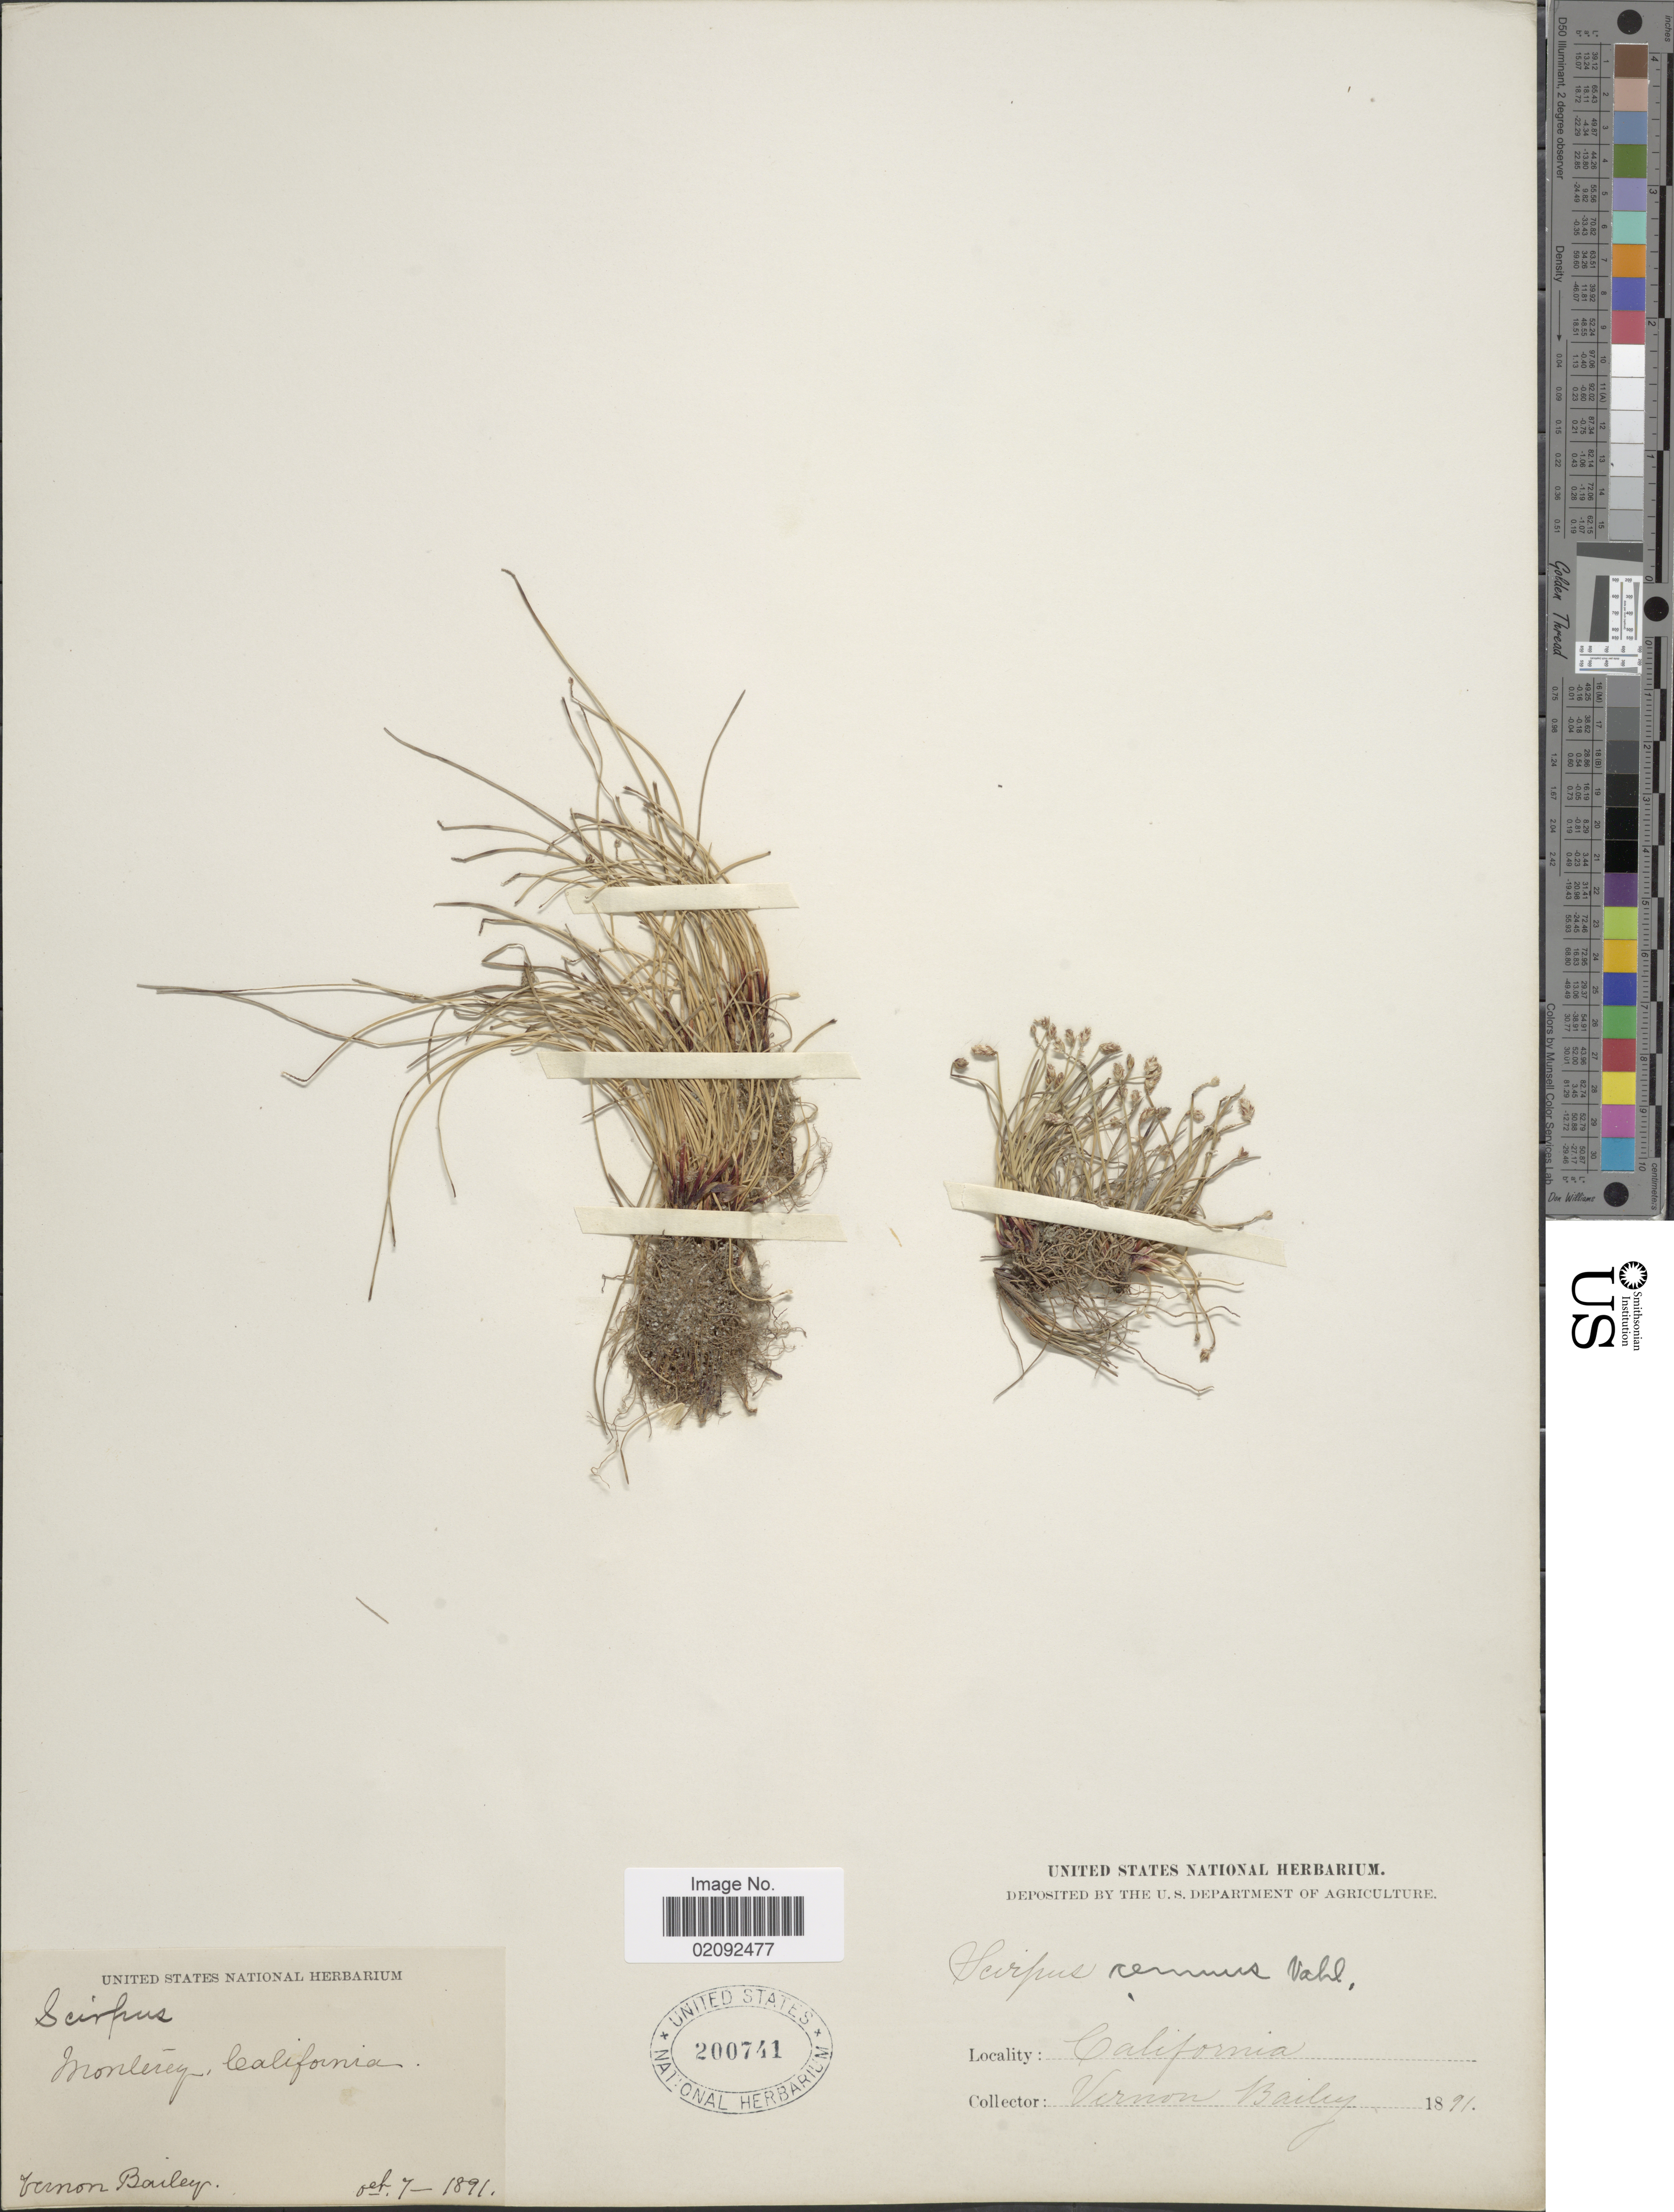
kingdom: Plantae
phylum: Tracheophyta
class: Liliopsida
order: Poales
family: Cyperaceae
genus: Isolepis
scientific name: Isolepis cernua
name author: (Vahl) Roem. & Schult.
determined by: Strong, Mark T., (BOT), Smithsonian Institution - National Museum of Natural History (UNITED STATES)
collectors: V. O. Bailey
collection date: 1891-10-07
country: United States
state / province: California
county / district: Monterey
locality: Monterey.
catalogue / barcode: US 200741